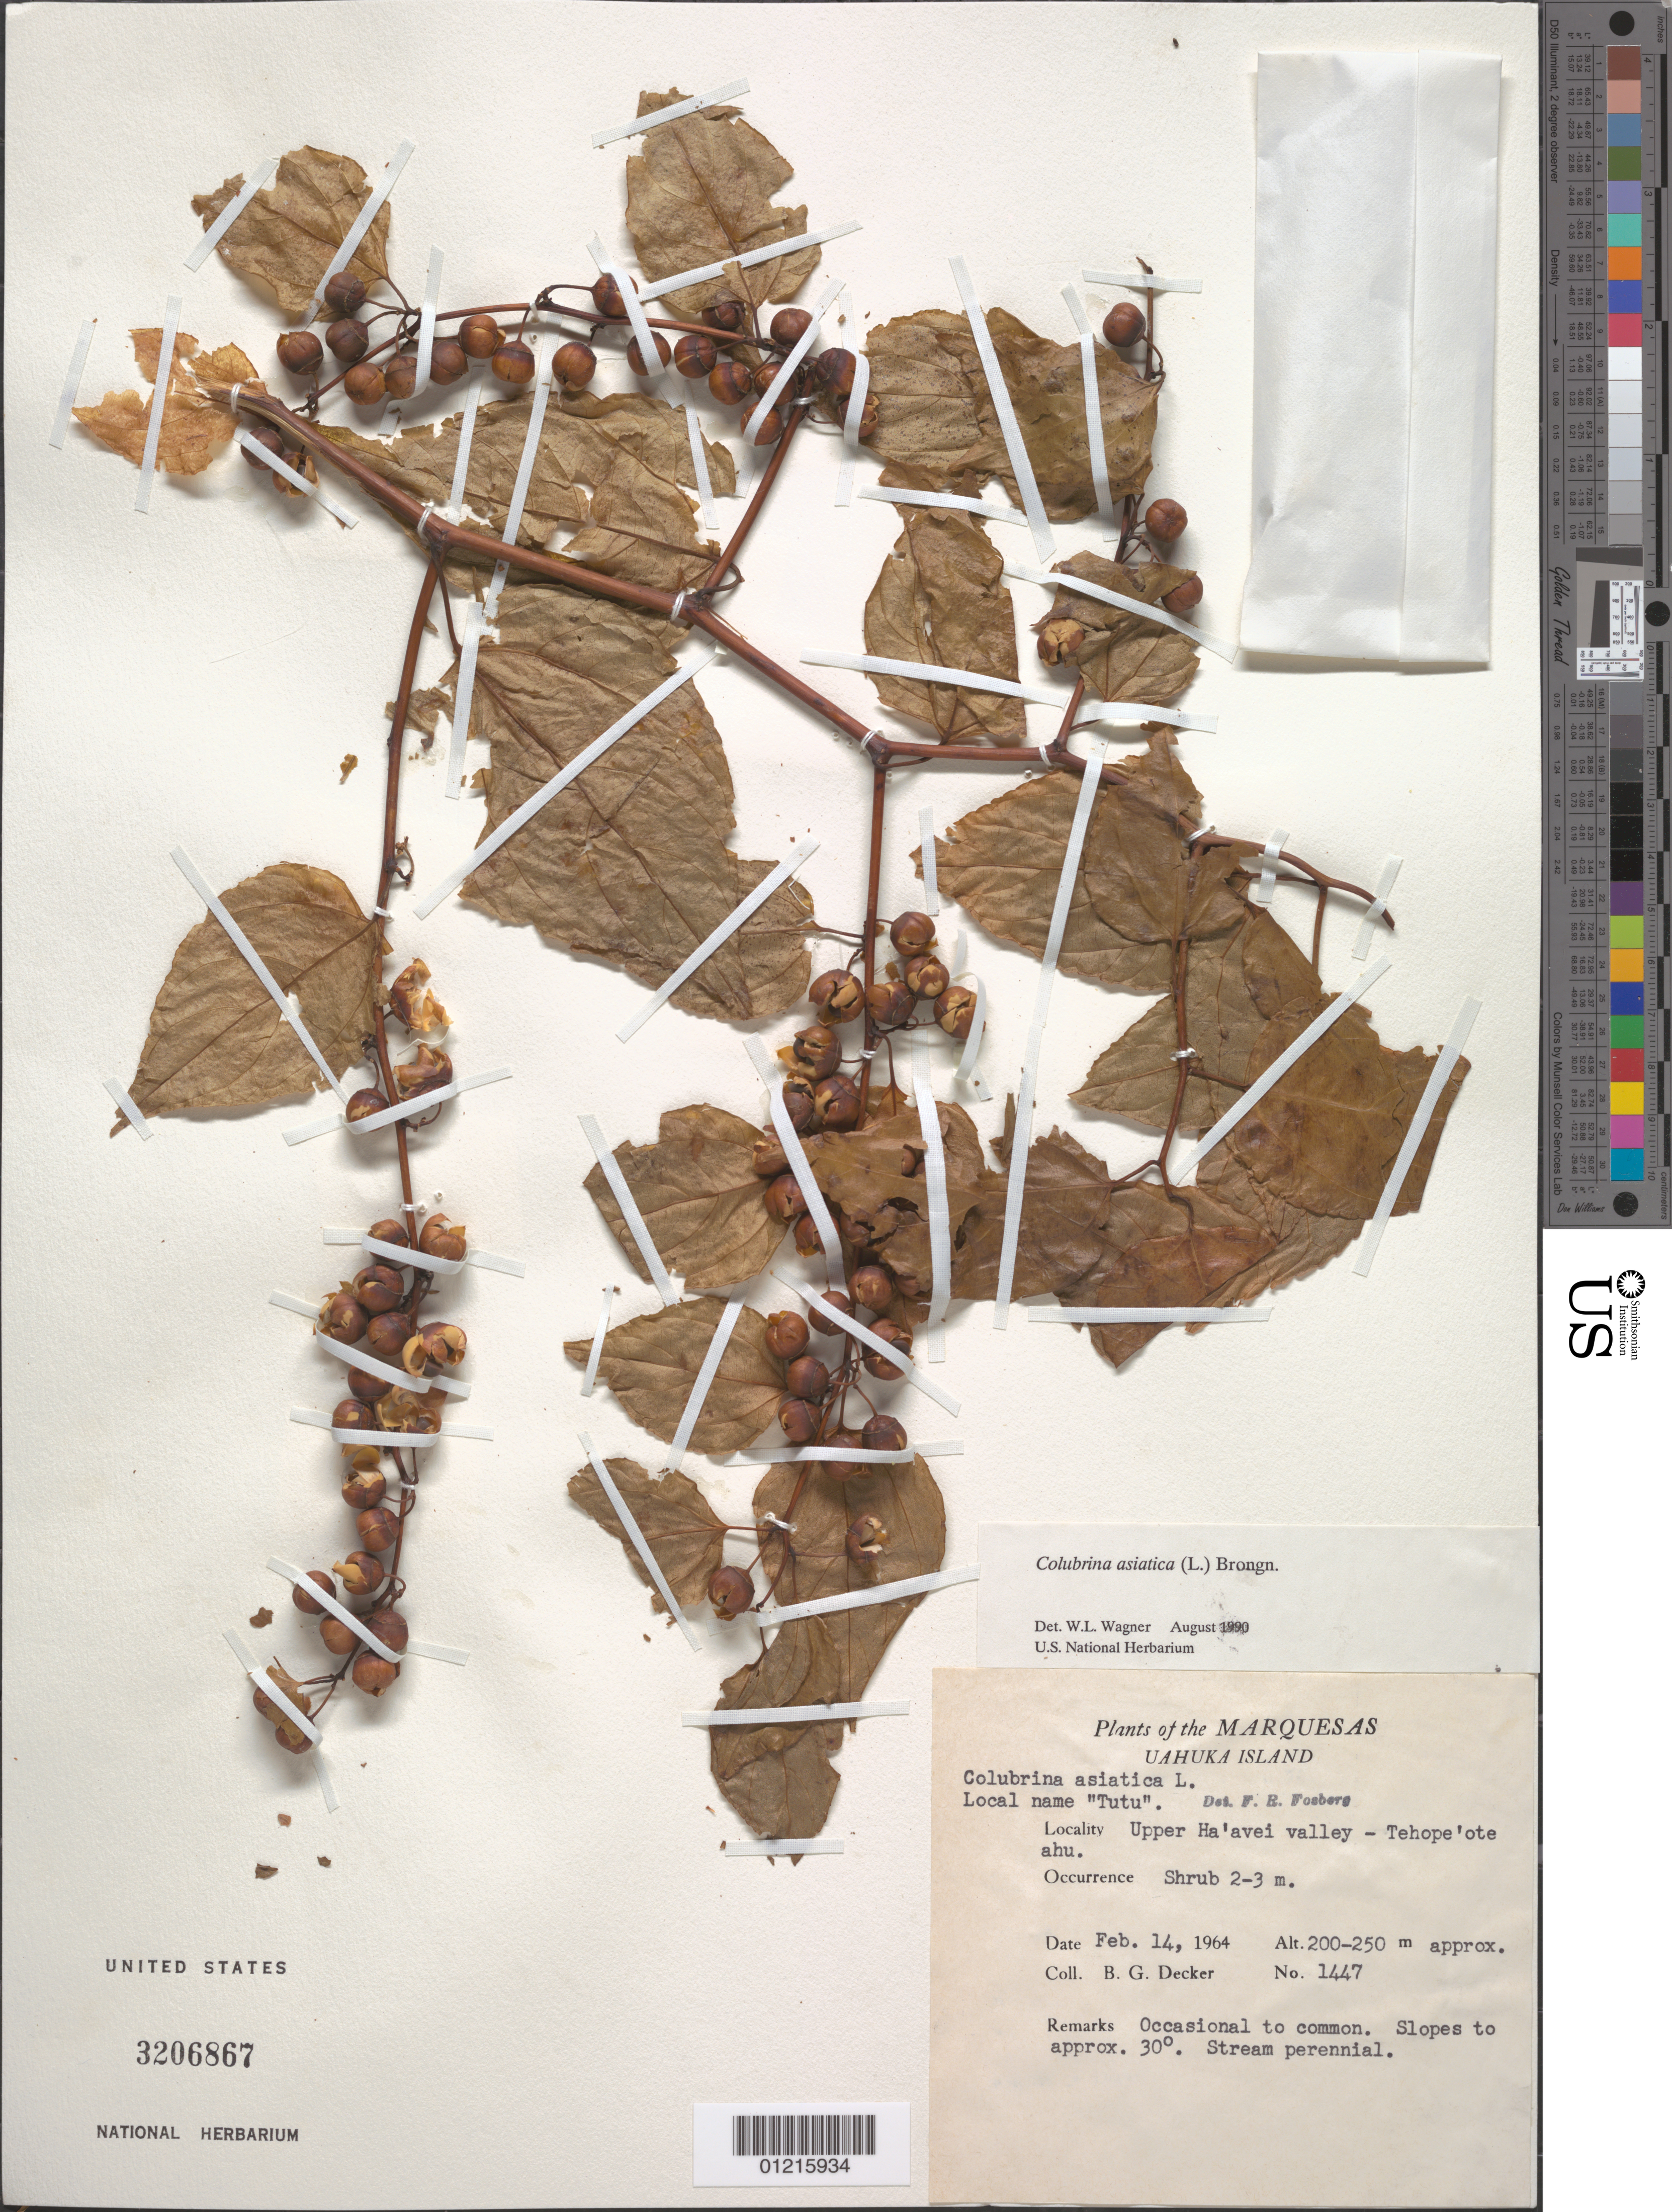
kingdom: Plantae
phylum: Tracheophyta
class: Magnoliopsida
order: Rosales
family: Rhamnaceae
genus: Colubrina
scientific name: Colubrina asiatica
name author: (L.) Brongn.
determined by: Wagner, W. L., (BOT), Smithsonian Institution - National Museum of Natural History (UNITED STATES)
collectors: B. G. Decker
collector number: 1447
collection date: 1964-02-14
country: French Polynesia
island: Ua Huka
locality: Upper Ha'avei Valley, Tehope'ote ahu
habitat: Occasional to common, slopes to 30 deg., stream perennial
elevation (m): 200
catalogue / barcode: US 3206867